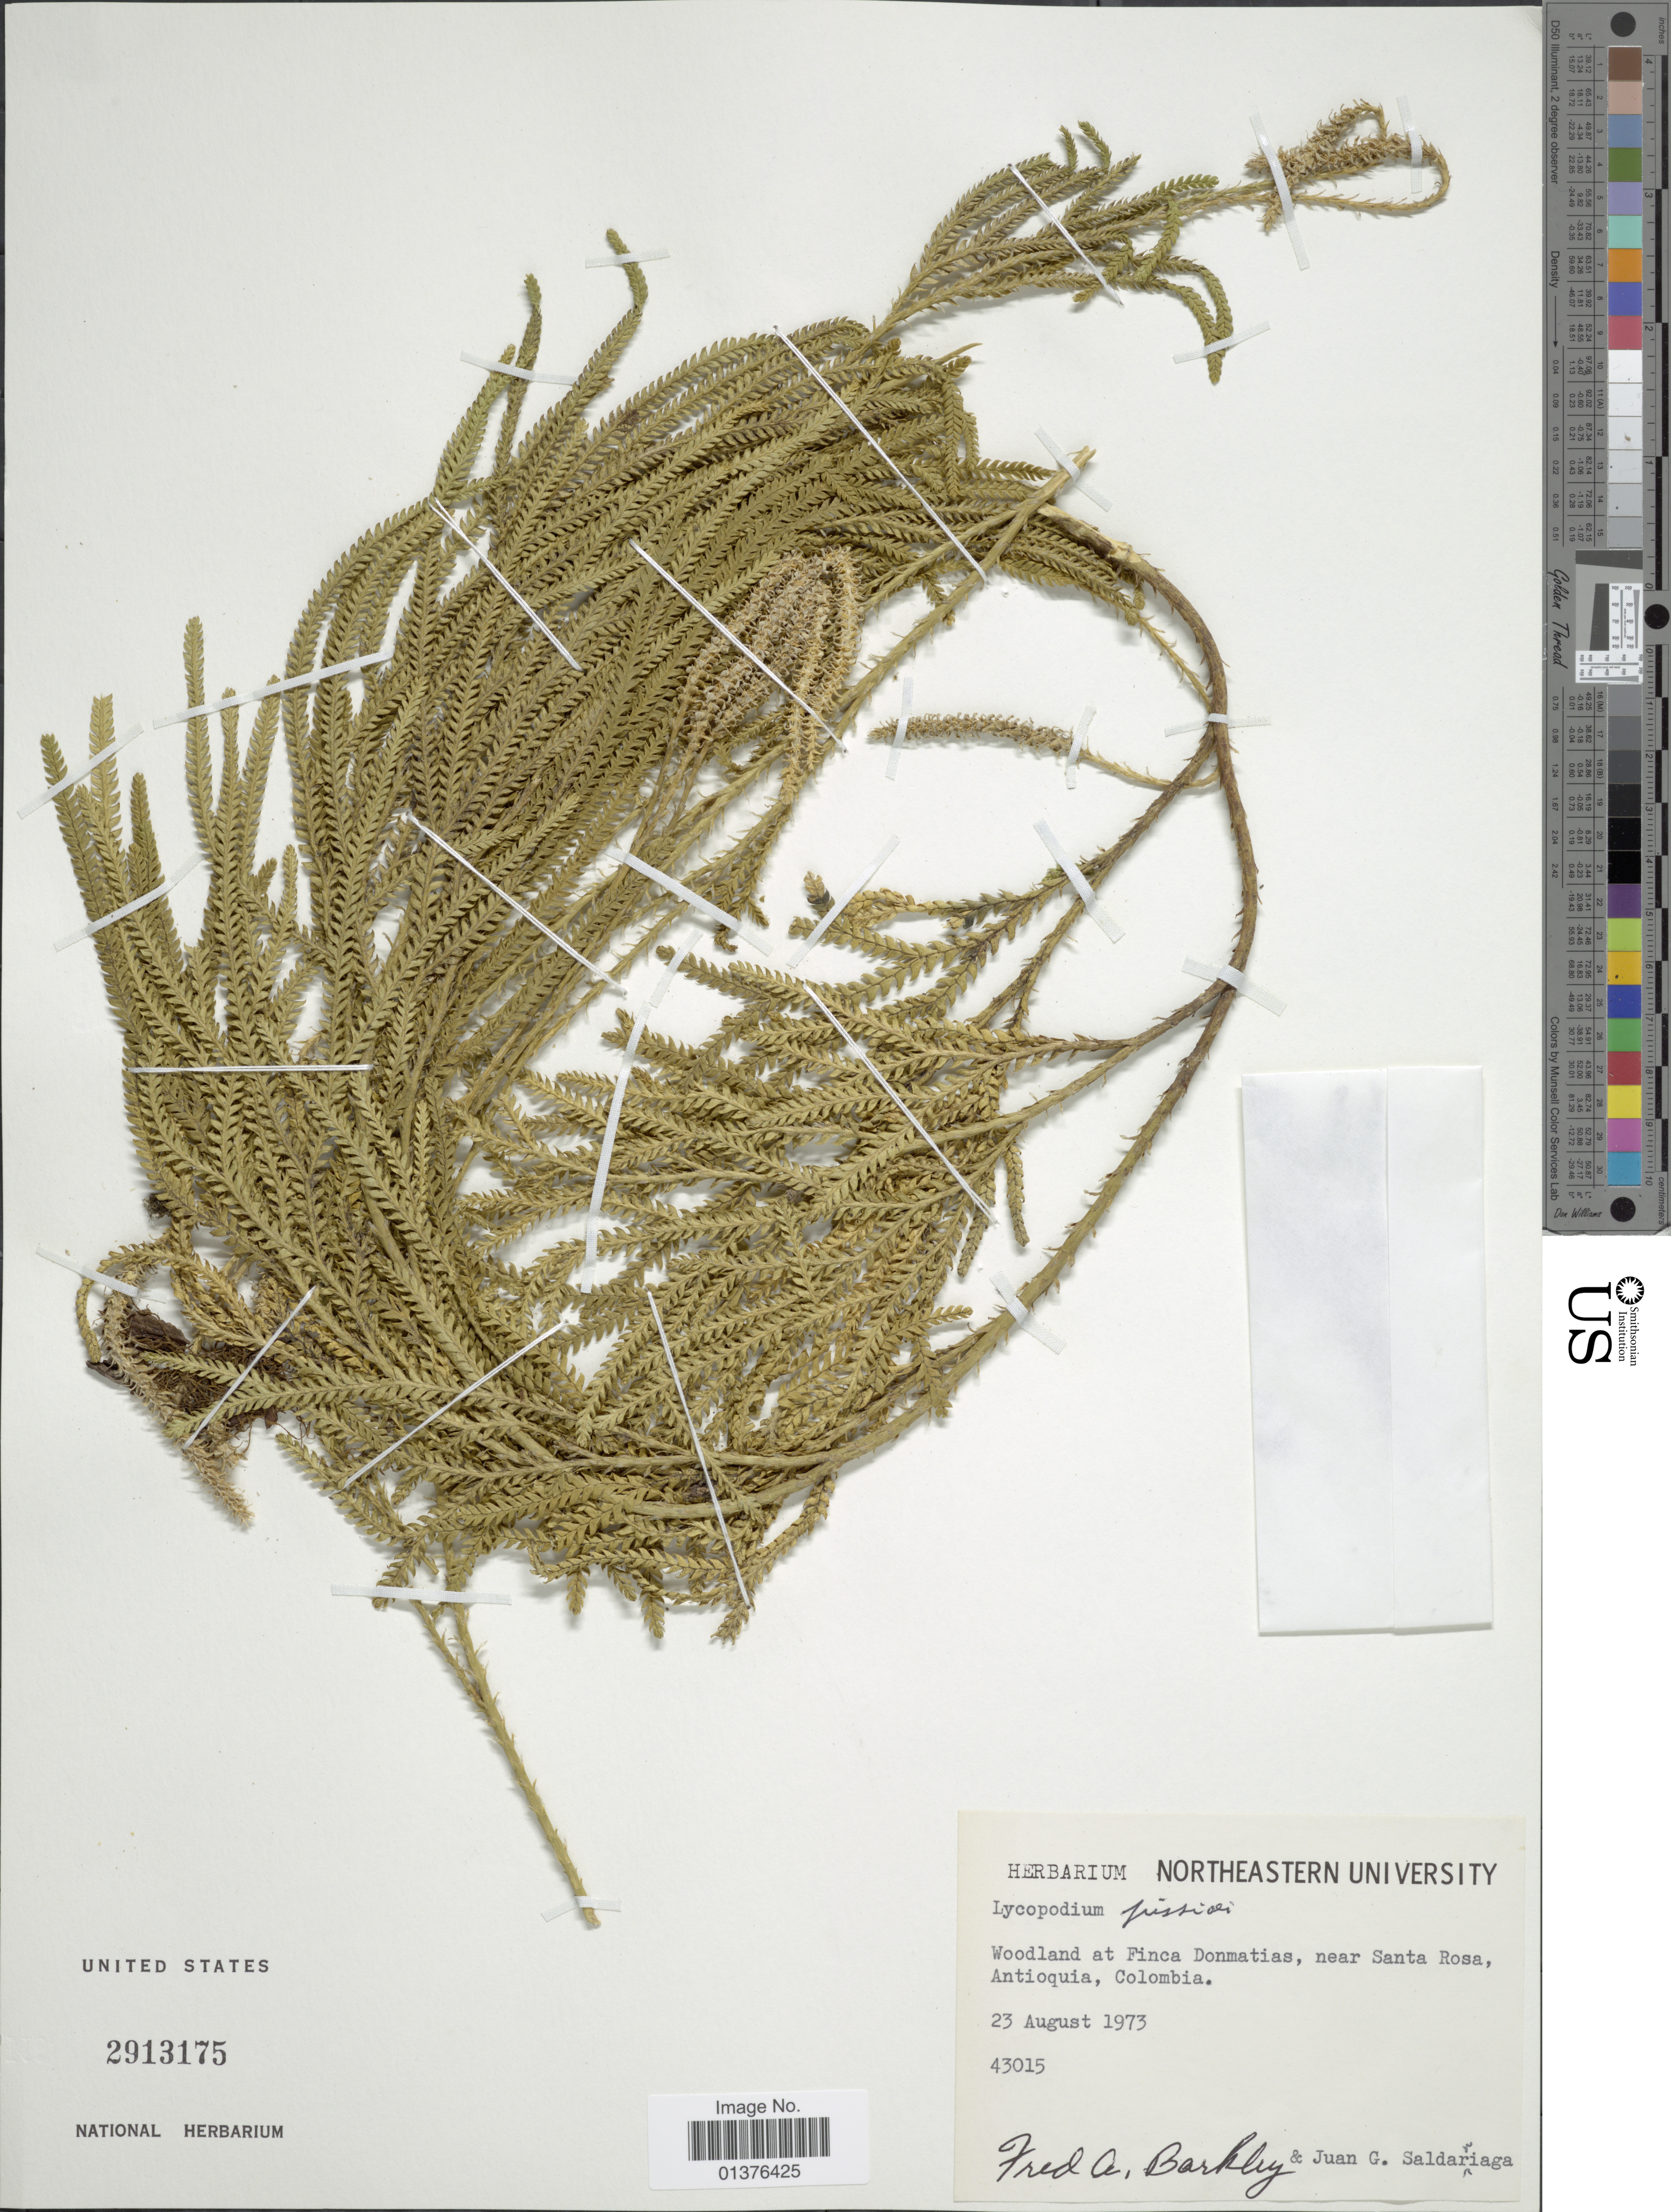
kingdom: Plantae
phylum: Tracheophyta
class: Lycopodiopsida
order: Lycopodiales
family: Lycopodiaceae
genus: Diphasium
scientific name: Diphasium jussiaei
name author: (Desv.) C. Presl ex Rothm.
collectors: F. A. Barkley & J. Saldarriaga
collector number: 43015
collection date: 1973-08-23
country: Colombia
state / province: Antioquia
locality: Woodland at Finca Donmatias, near Santa Rosa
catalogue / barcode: US 2913175